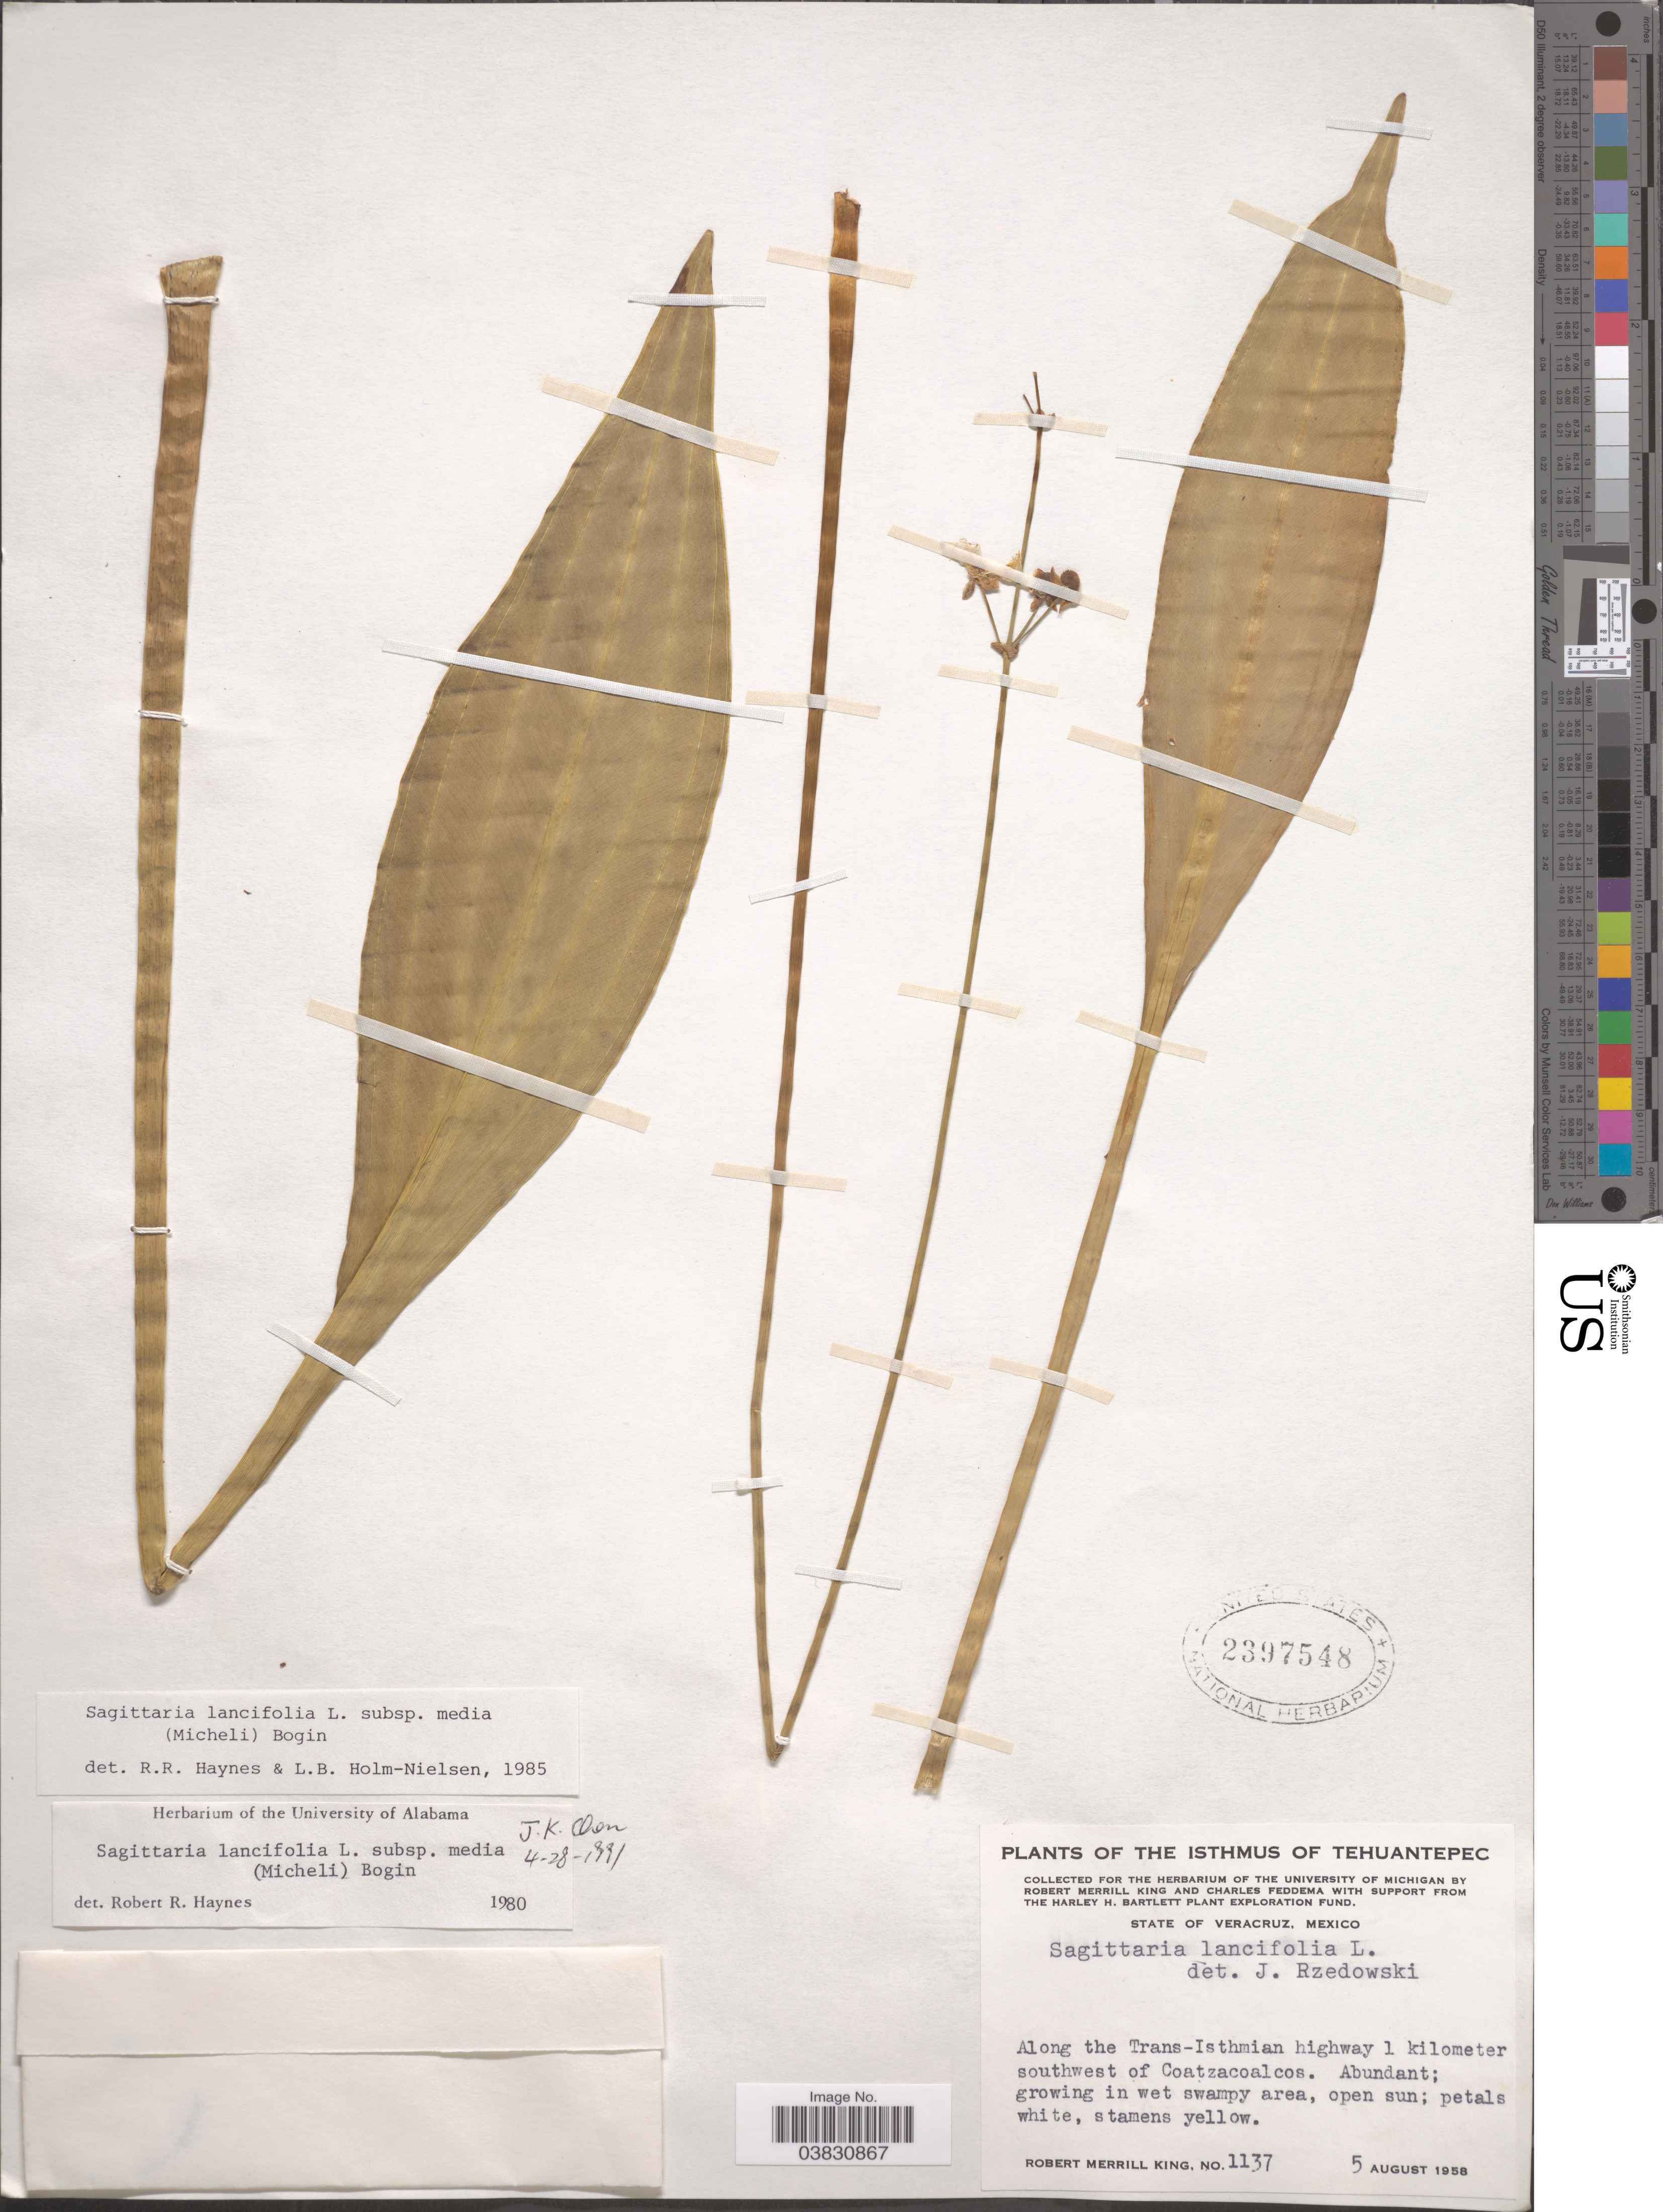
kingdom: Plantae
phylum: Tracheophyta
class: Liliopsida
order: Alismatales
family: Alismataceae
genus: Sagittaria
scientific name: Sagittaria lancifolia subsp. media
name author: (Micheli) Bogin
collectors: R. M. King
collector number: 1137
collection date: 1958-08-05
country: Mexico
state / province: Veracruz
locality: Isthmus of Tehuantepec. State of Veracruz. Along the Trans-Isthmian highway 1 kilometer southwest of Coatzacoalcos.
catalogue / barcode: US 2397548